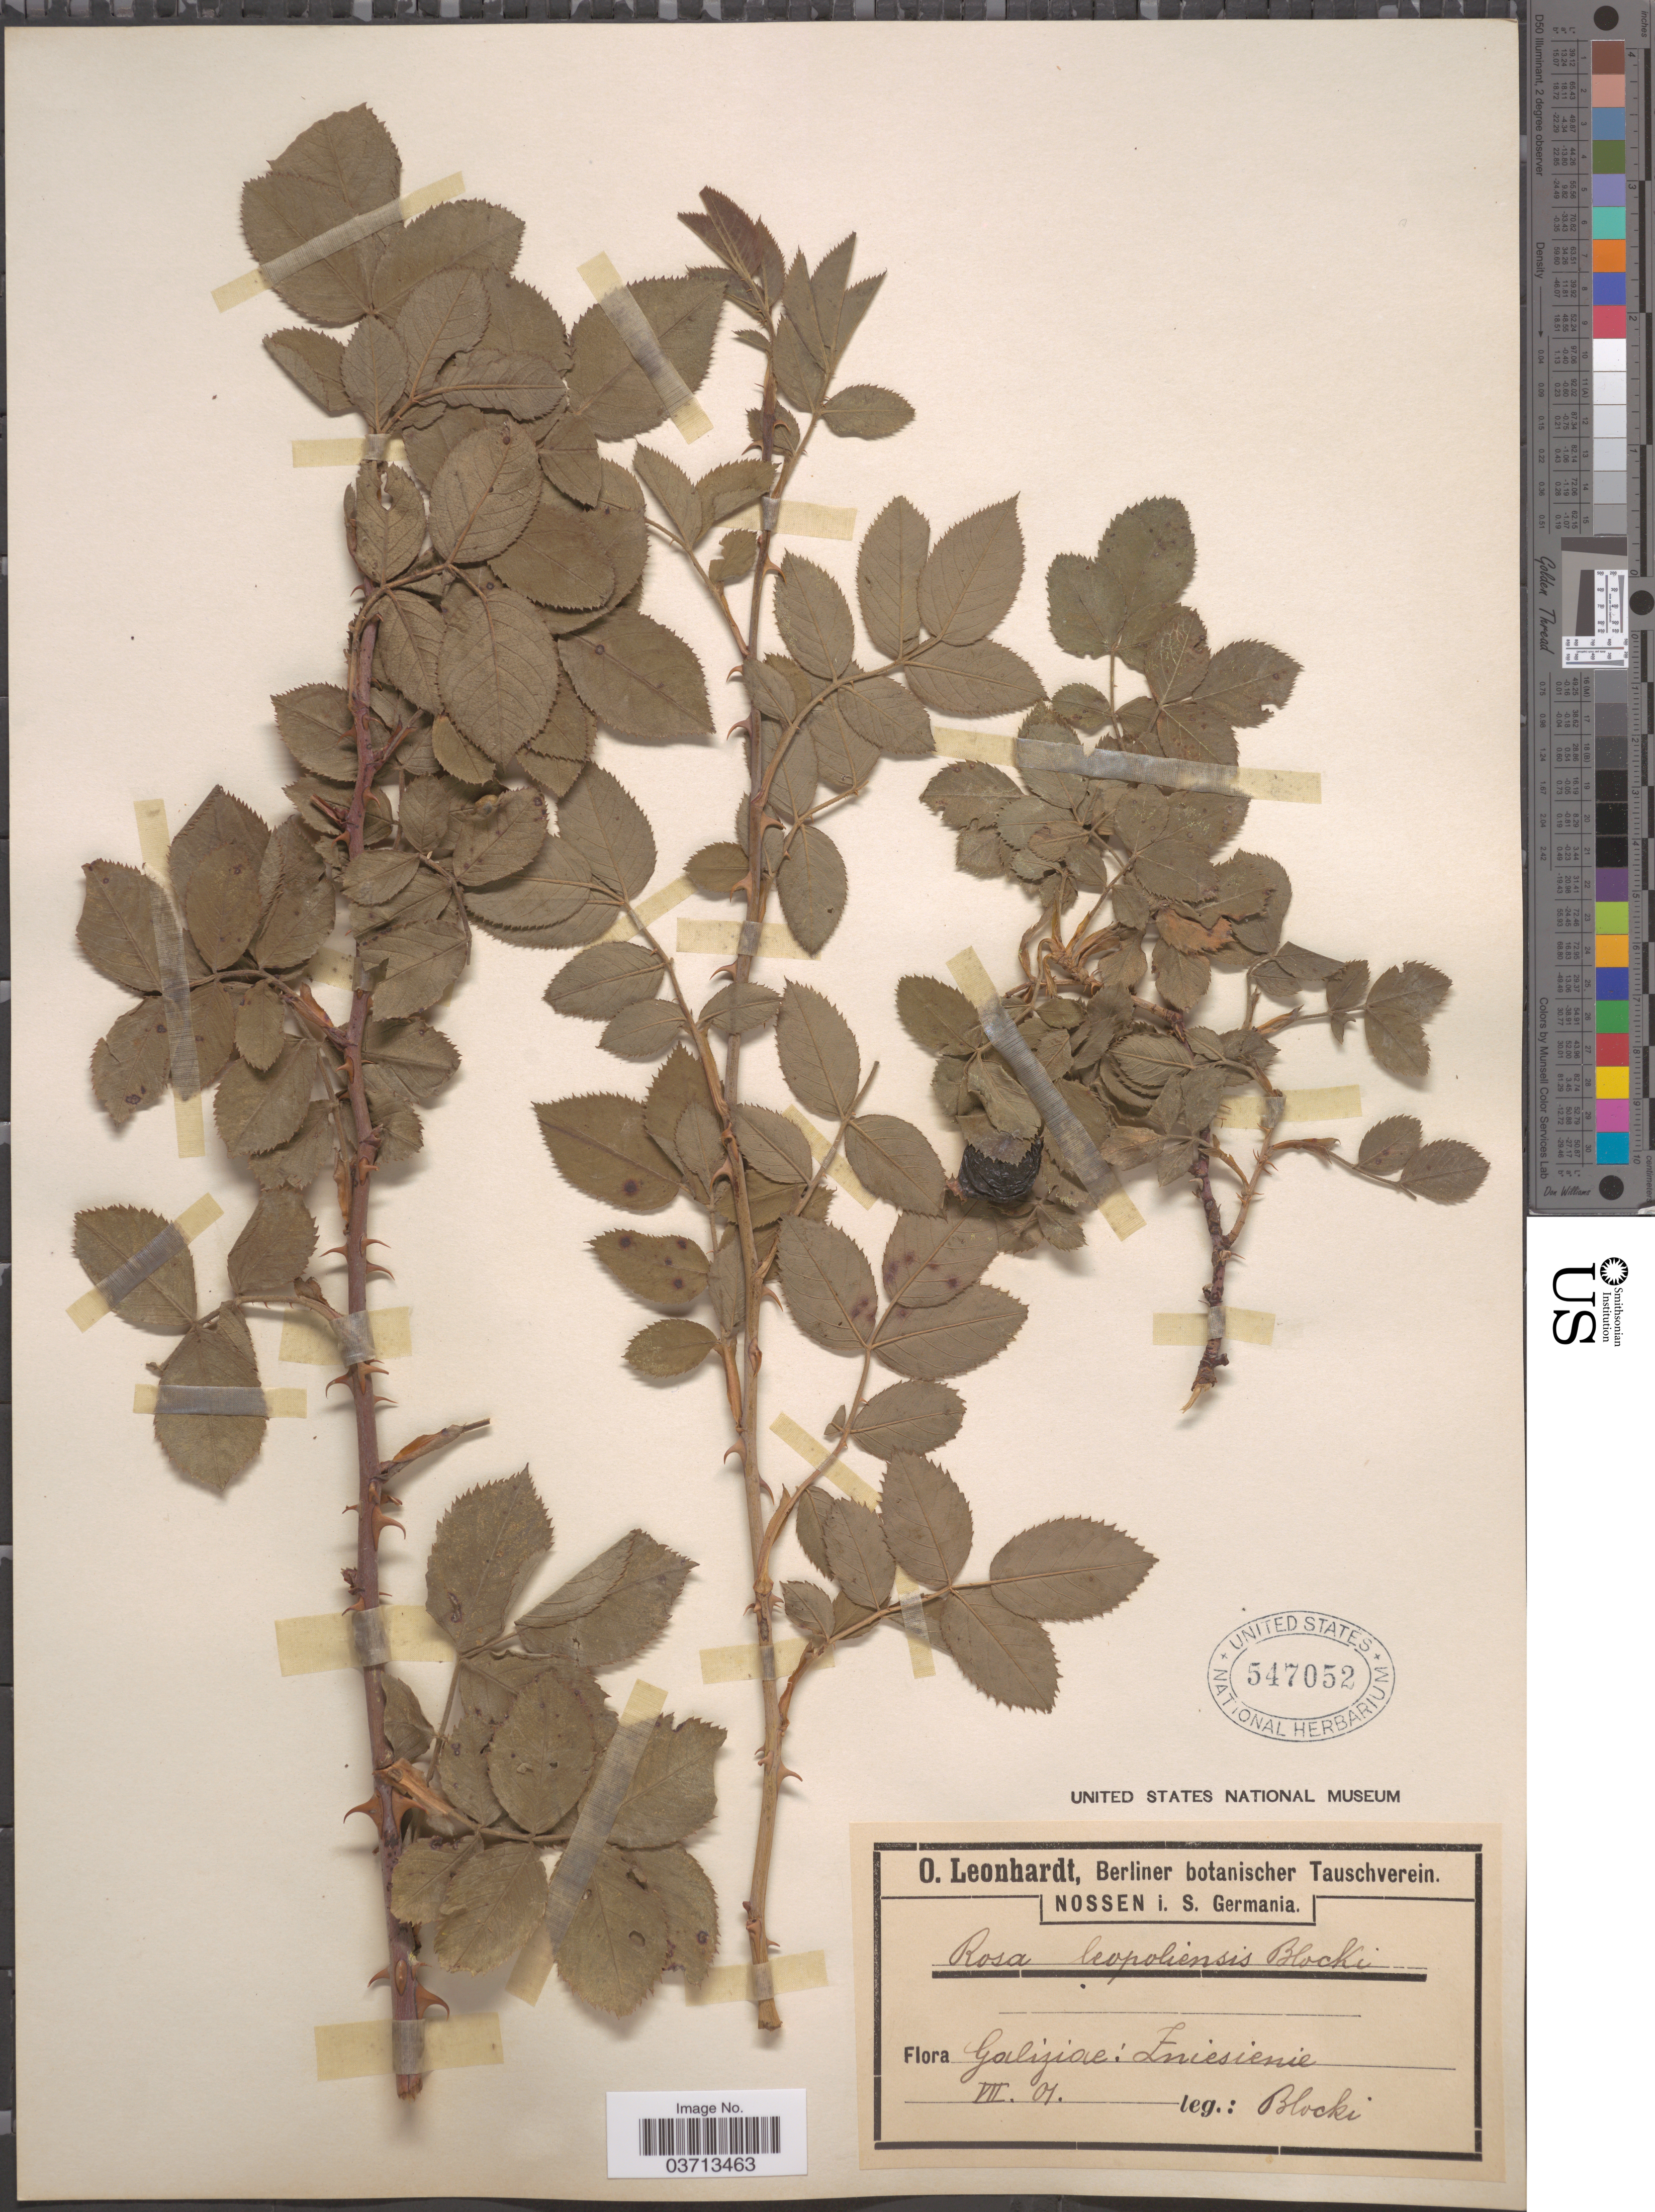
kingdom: Plantae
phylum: Tracheophyta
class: Magnoliopsida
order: Rosales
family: Rosaceae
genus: Rosa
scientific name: Rosa leopoliensis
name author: Blocki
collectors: Blocki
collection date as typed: Transcribed d/m/y: /7/1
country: Ukraine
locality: Galiziae: Zniesienie.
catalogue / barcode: US 547052